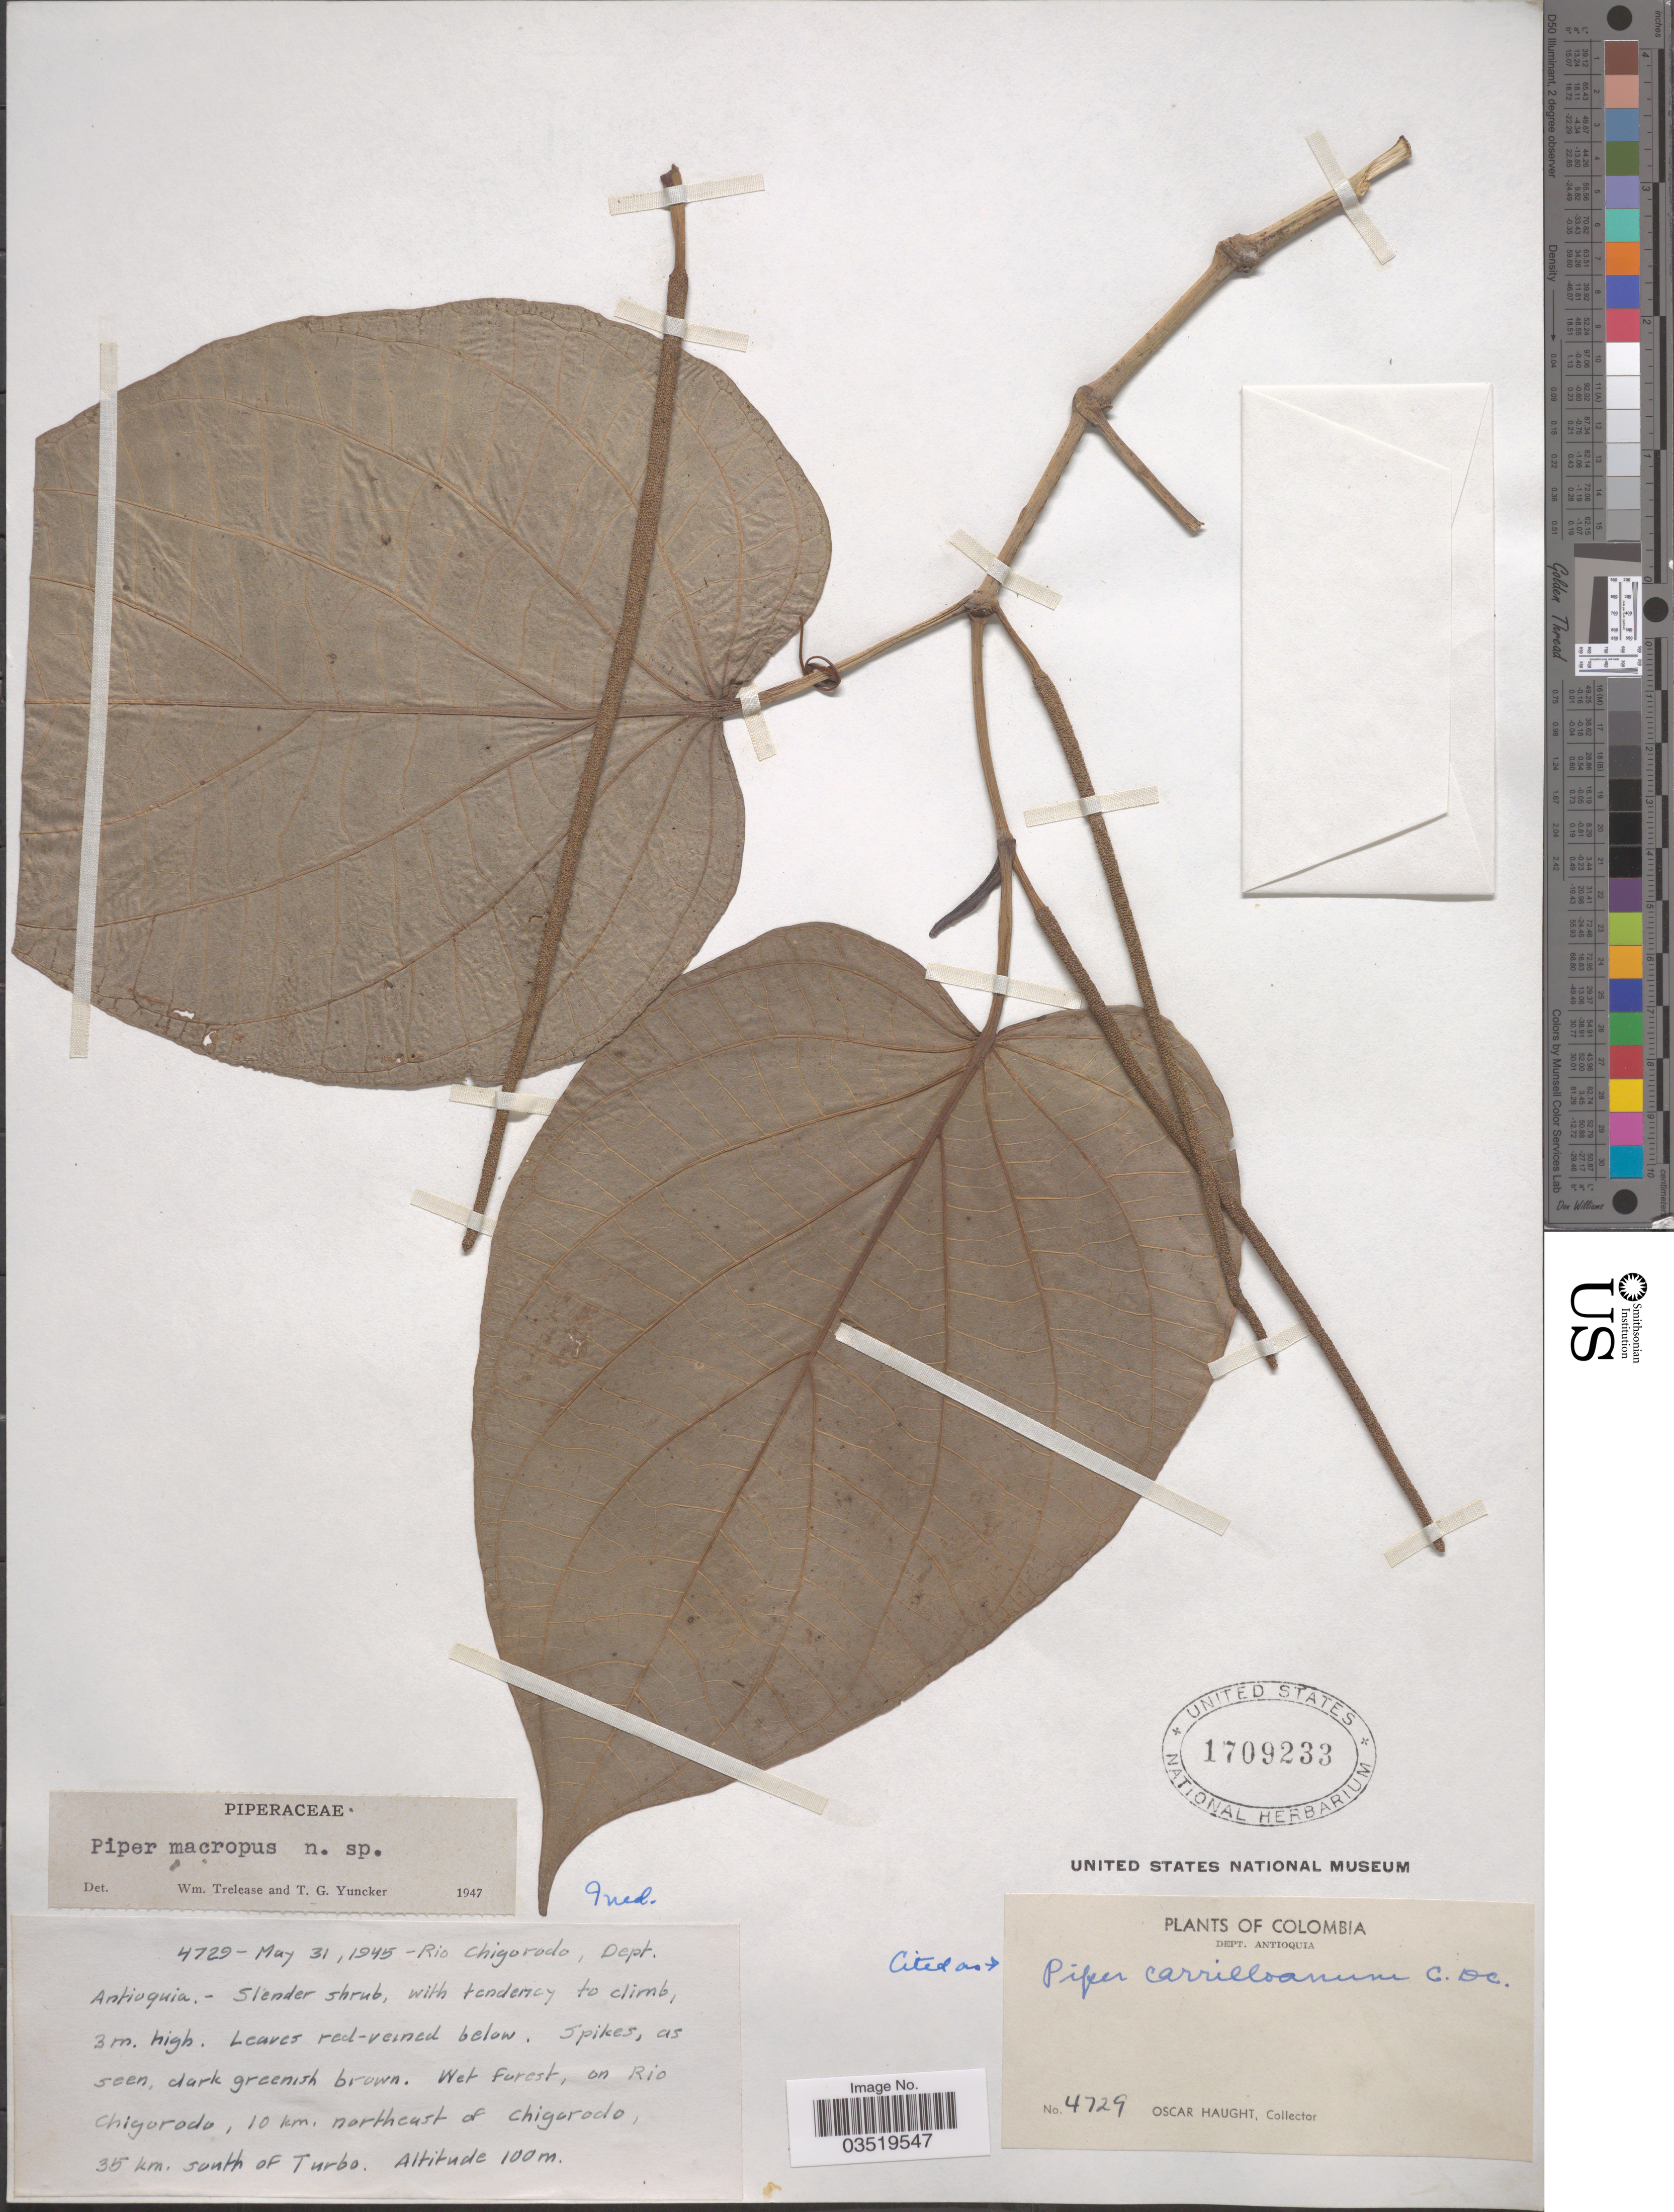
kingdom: Plantae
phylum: Tracheophyta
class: Magnoliopsida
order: Piperales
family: Piperaceae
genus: Piper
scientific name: Piper carrilloanum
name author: C. DC.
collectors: O. L. Haught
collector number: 4729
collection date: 1945-05-31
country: Colombia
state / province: Antioquia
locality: Dept. Antioquia. Rio Chigorodo. Wet forest, on Rio Chigorodo, 10 km. northeast of Chigorodo, 35 km. south of Turbo.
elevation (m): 100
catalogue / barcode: US 1709233